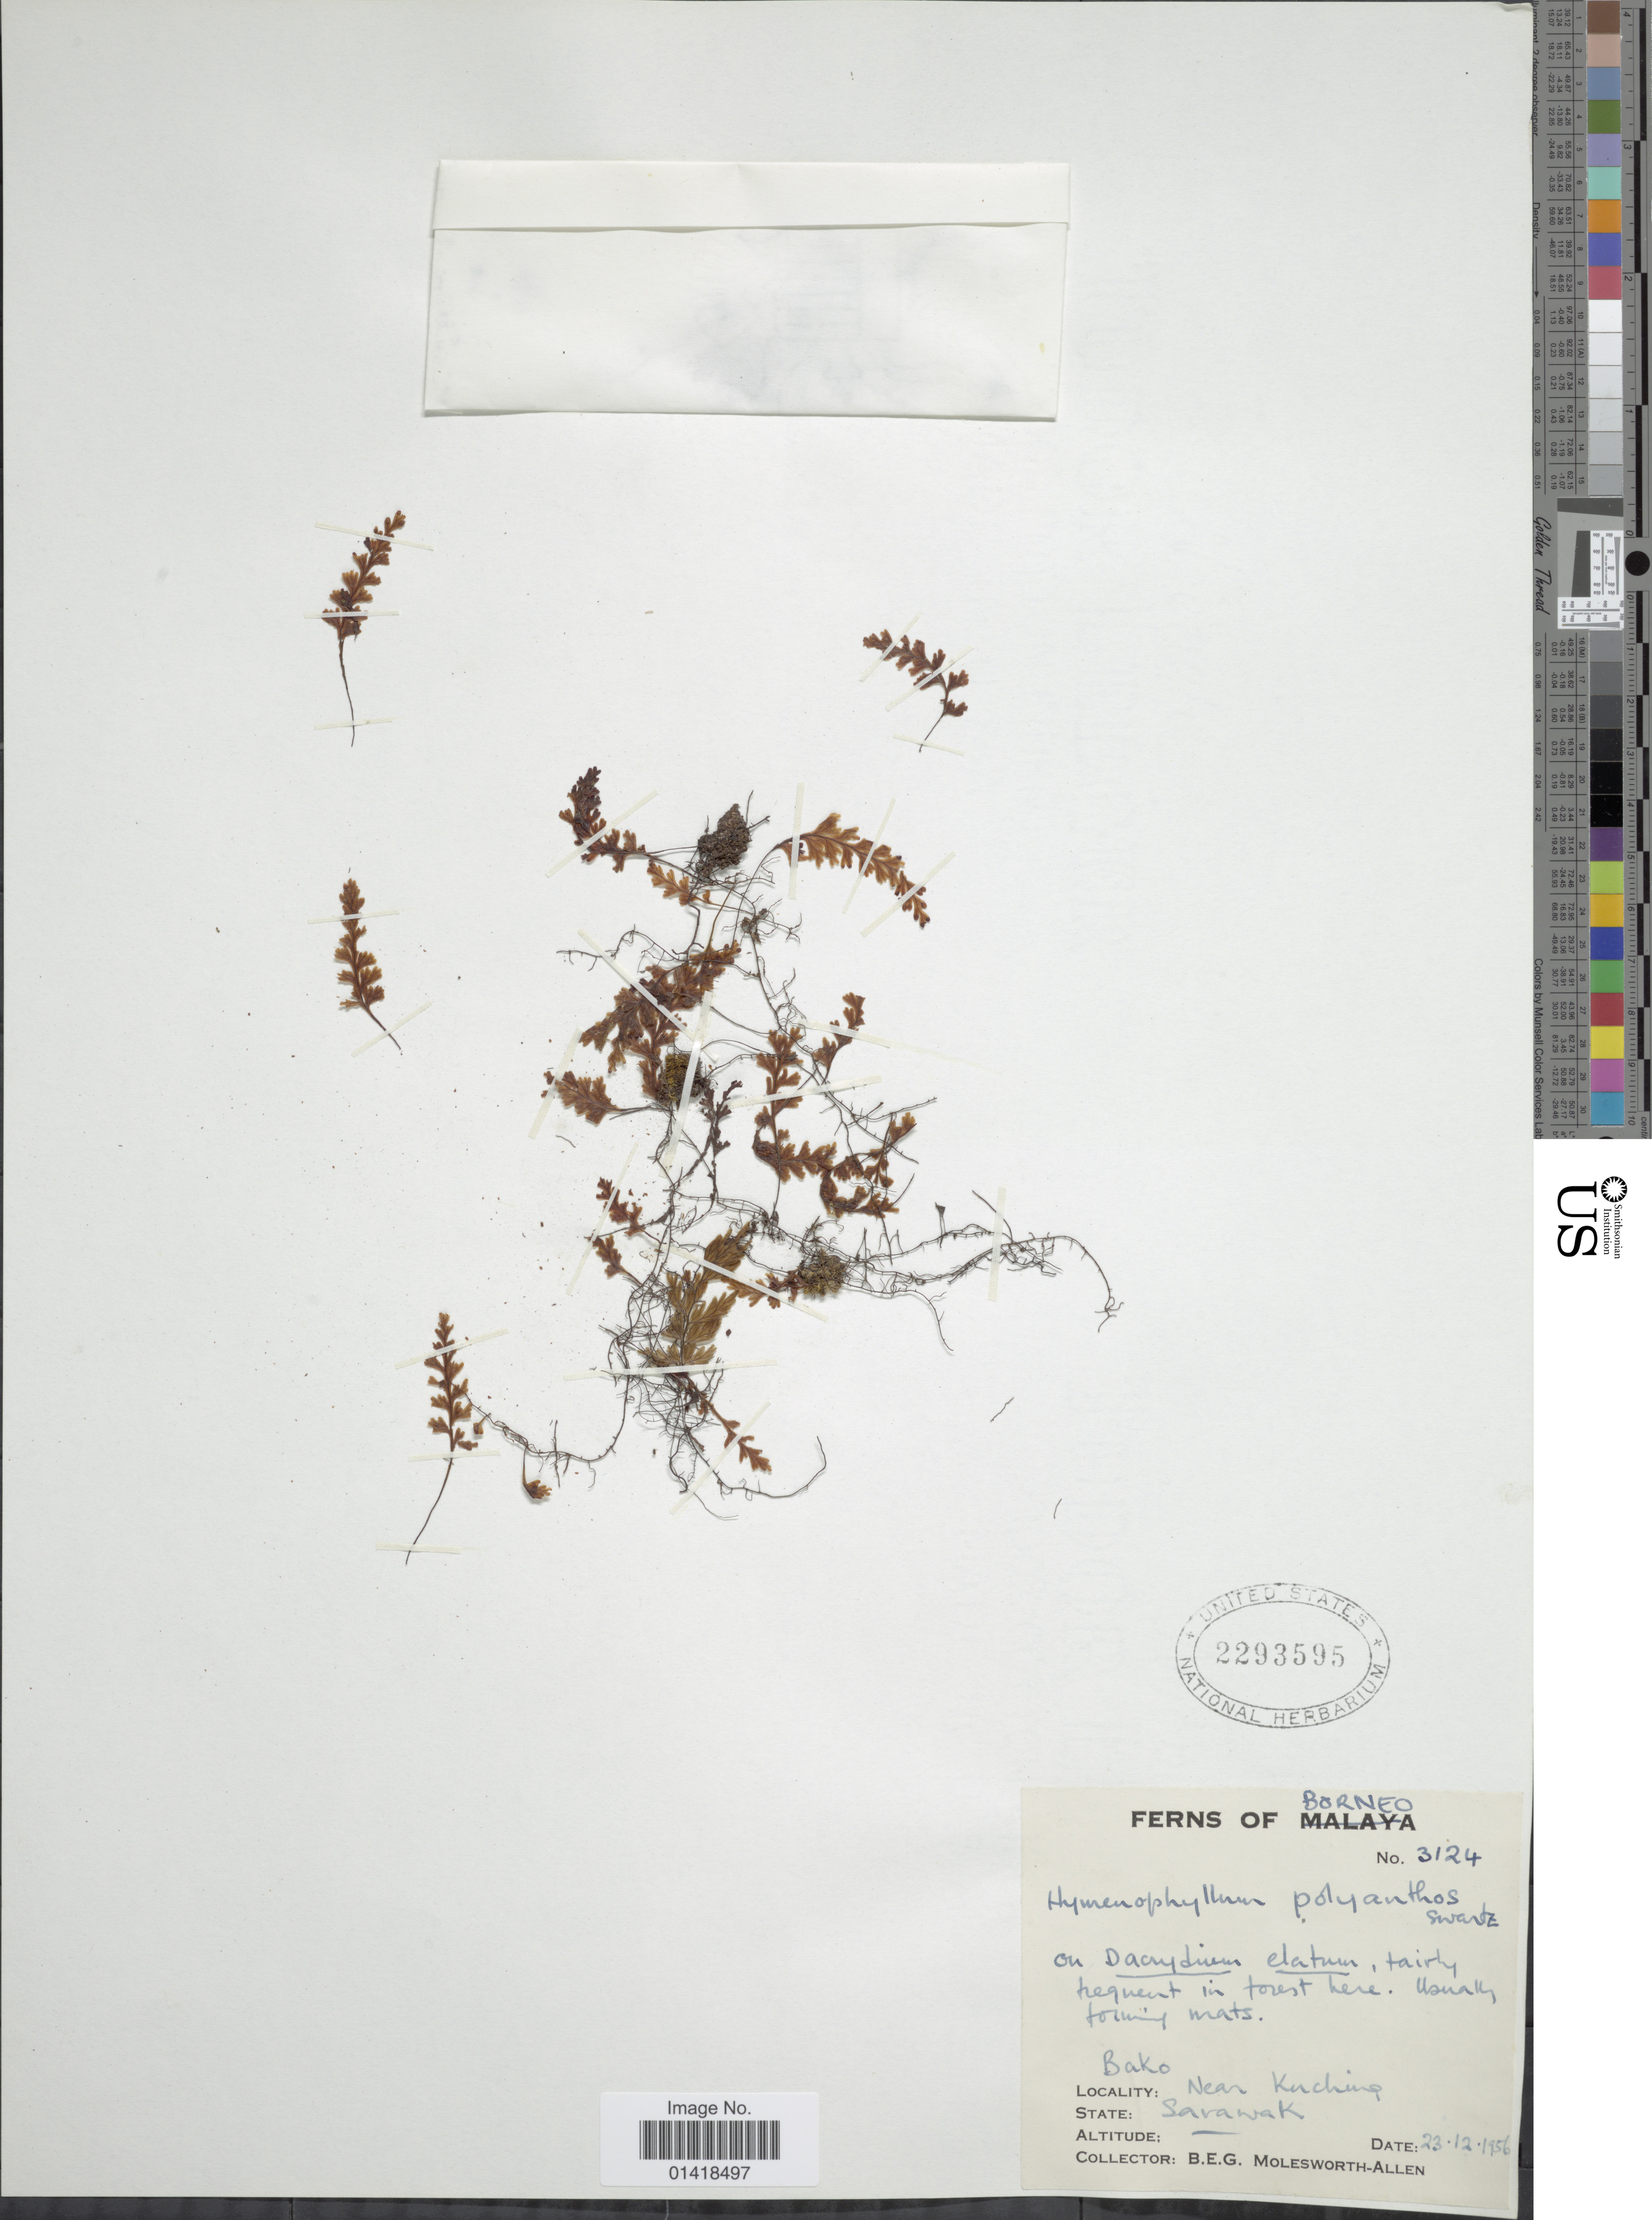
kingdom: Plantae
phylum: Tracheophyta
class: Polypodiopsida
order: Hymenophyllales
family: Hymenophyllaceae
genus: Hymenophyllum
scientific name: Hymenophyllum polyanthos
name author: (Sw.) Sw.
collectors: B. E. G. Molesworth-Allen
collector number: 3124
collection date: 1956-12-23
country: Malaysia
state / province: Sarawak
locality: Borneo. Bako near Kuching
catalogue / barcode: US 2293595